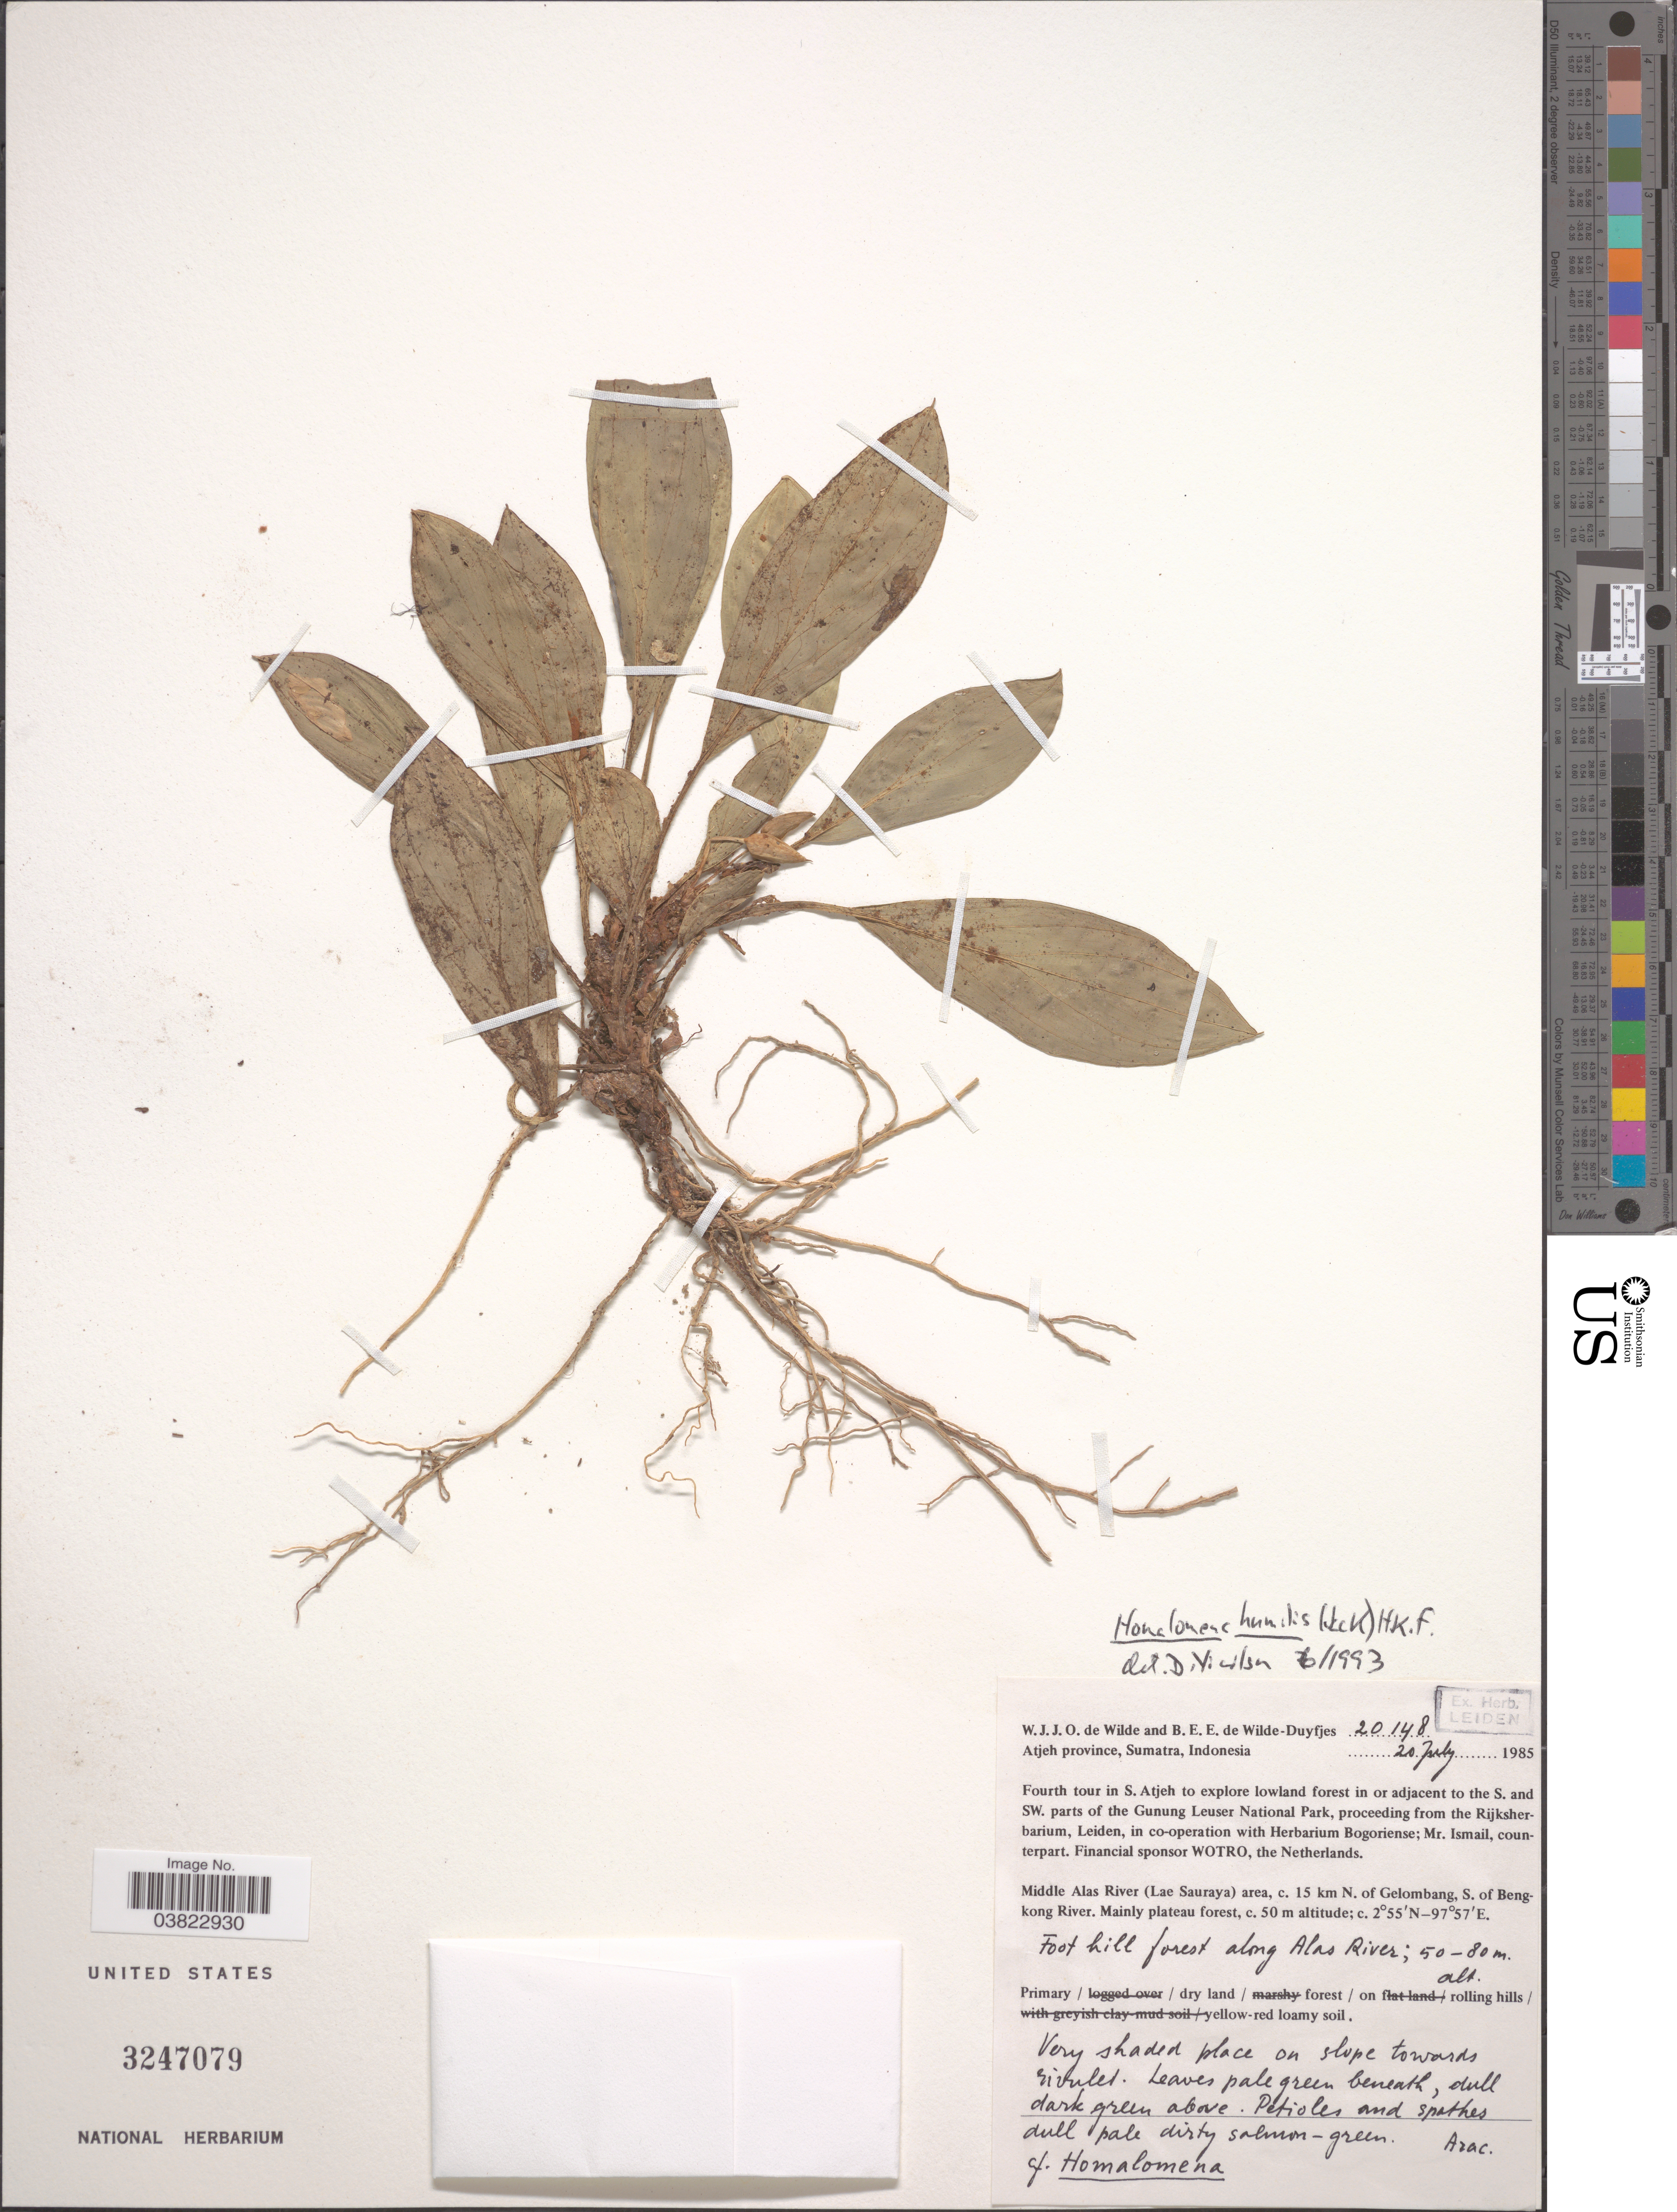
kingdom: Plantae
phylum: Tracheophyta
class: Liliopsida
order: Alismatales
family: Araceae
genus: Homalomena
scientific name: Homalomena humilis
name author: (Jack) Hook. f.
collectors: W. J. de Wilde & B. E. de Wilde-Duyfjes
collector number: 20148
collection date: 1985-07-20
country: Indonesia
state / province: Sumatra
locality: Atjeh province. Fourth tour in S. Atjeh to explore lowland forest in or adjacent to the S. and SW. parts of the Gunung Leuser National Park. Middle Alas River (Lae Sauraya) area, c. 15 km N. of Gelombang, S. of Bengkong River. Foot hill forest along Alas River.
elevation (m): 50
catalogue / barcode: US 3247079